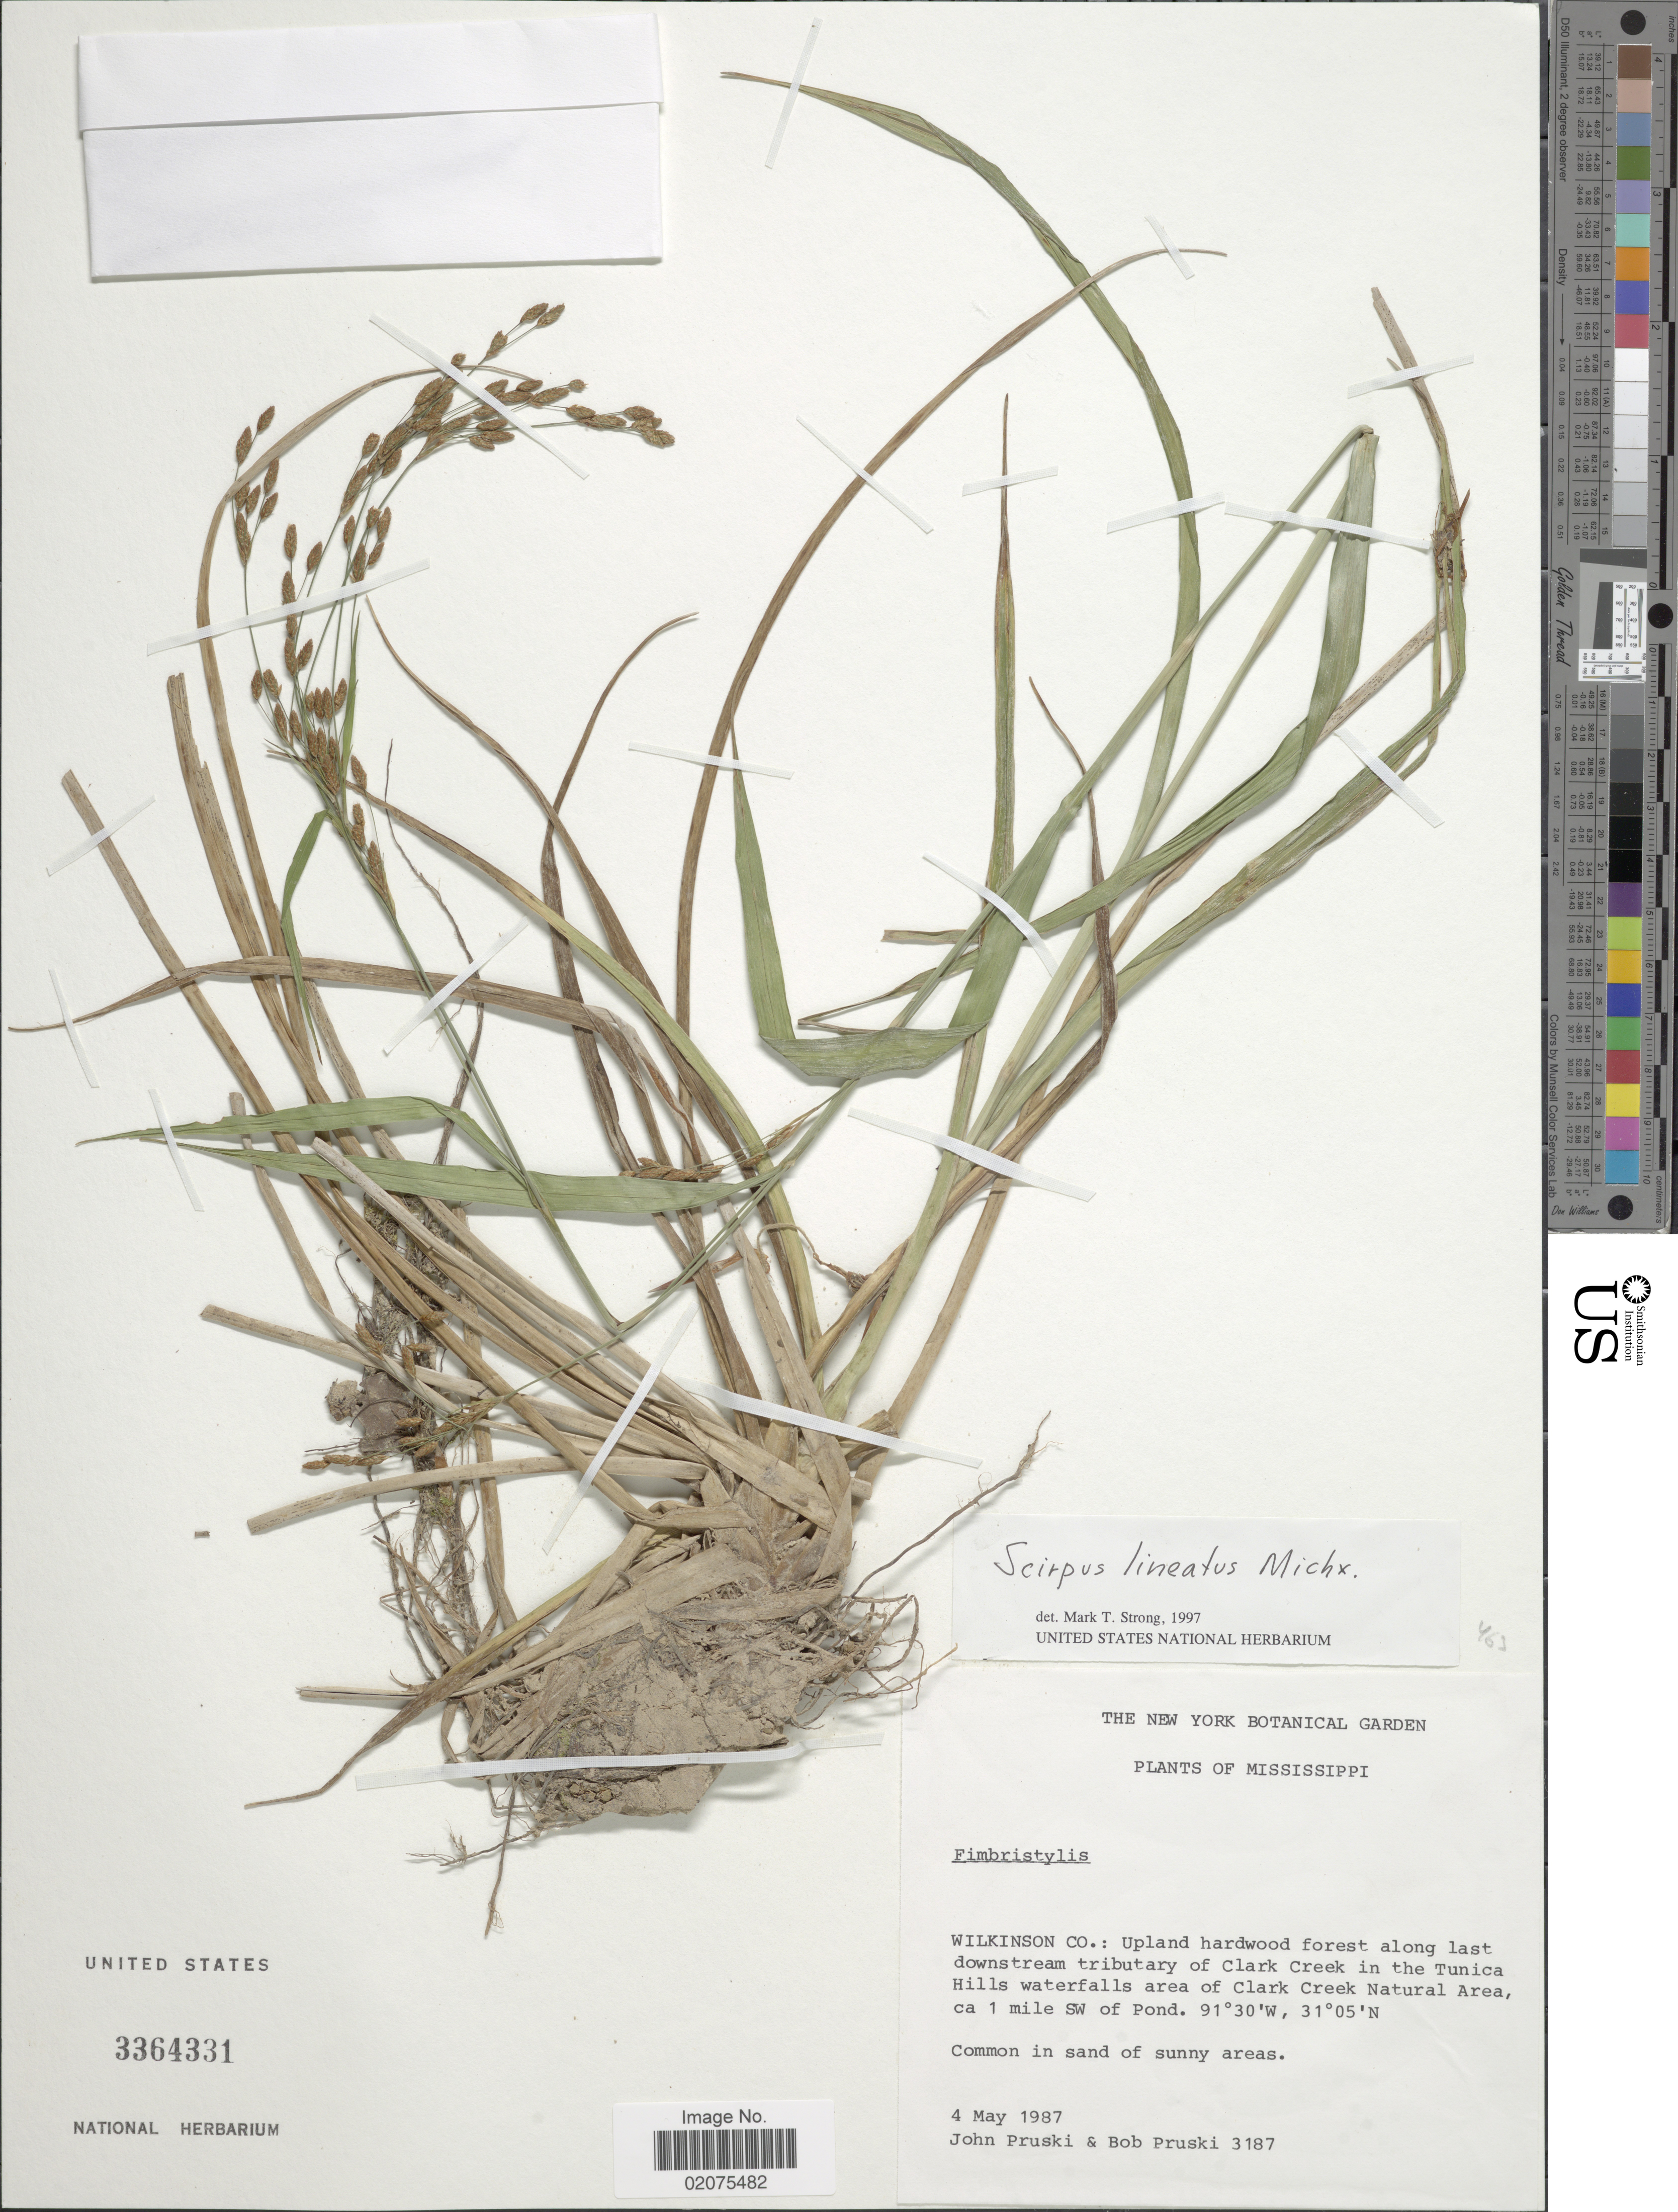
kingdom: Plantae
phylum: Tracheophyta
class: Liliopsida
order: Poales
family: Cyperaceae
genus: Scirpus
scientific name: Scirpus lineatus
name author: Michx.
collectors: J. F. Pruski & B. Pruski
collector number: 3187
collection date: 1987-05-04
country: United States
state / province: Mississippi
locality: Wilkinson Co.: Upland hardwood forest along downstream tributary of Clark Crekk in the Tunica Hills waterfalls area of Clark Creek Natural Area, ca 1 mile SW of pond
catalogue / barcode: US 3364331